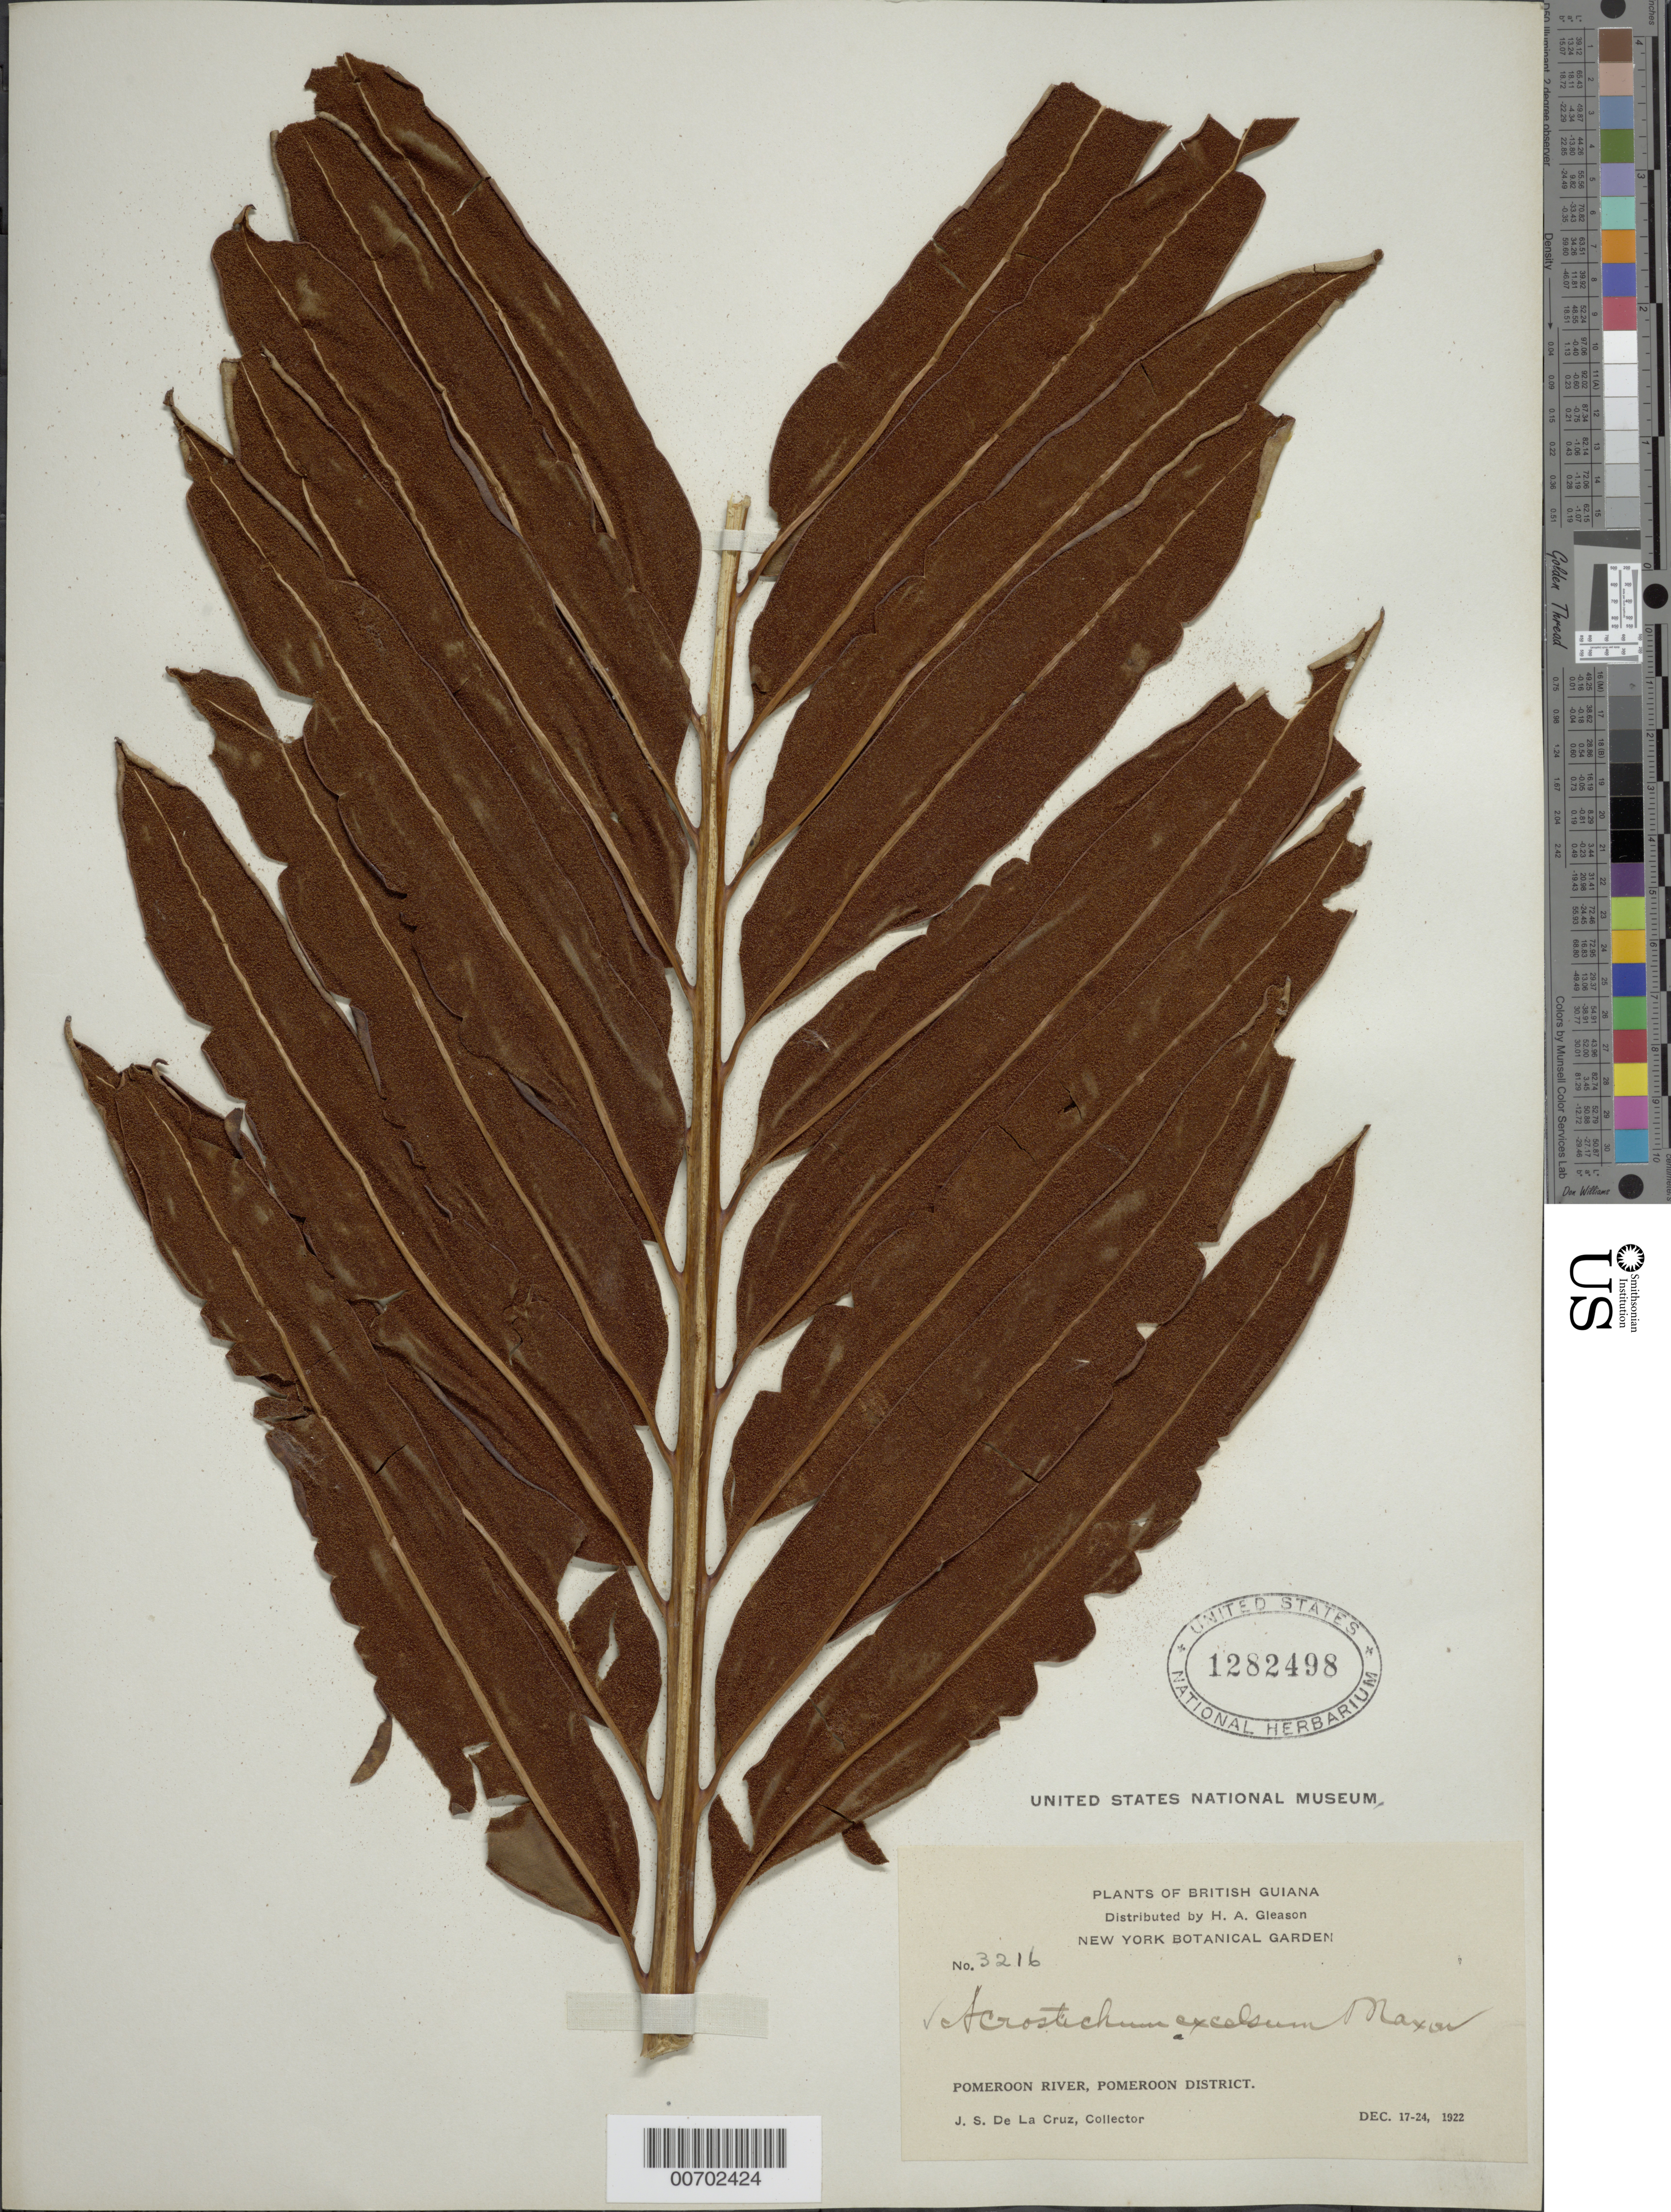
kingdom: Plantae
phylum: Tracheophyta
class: Polypodiopsida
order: Polypodiales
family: Pteridaceae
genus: Acrostichum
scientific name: Acrostichum danaeifolium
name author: Langsd. & Fisch.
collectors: J. S. de la Cruz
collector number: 3216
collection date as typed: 17-Dec-22 to 24-Dec-22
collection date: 1922-12-17/1922-12-24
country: Guyana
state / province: Pomeroon-Supenaam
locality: Pomeroon R.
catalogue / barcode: US 1282498